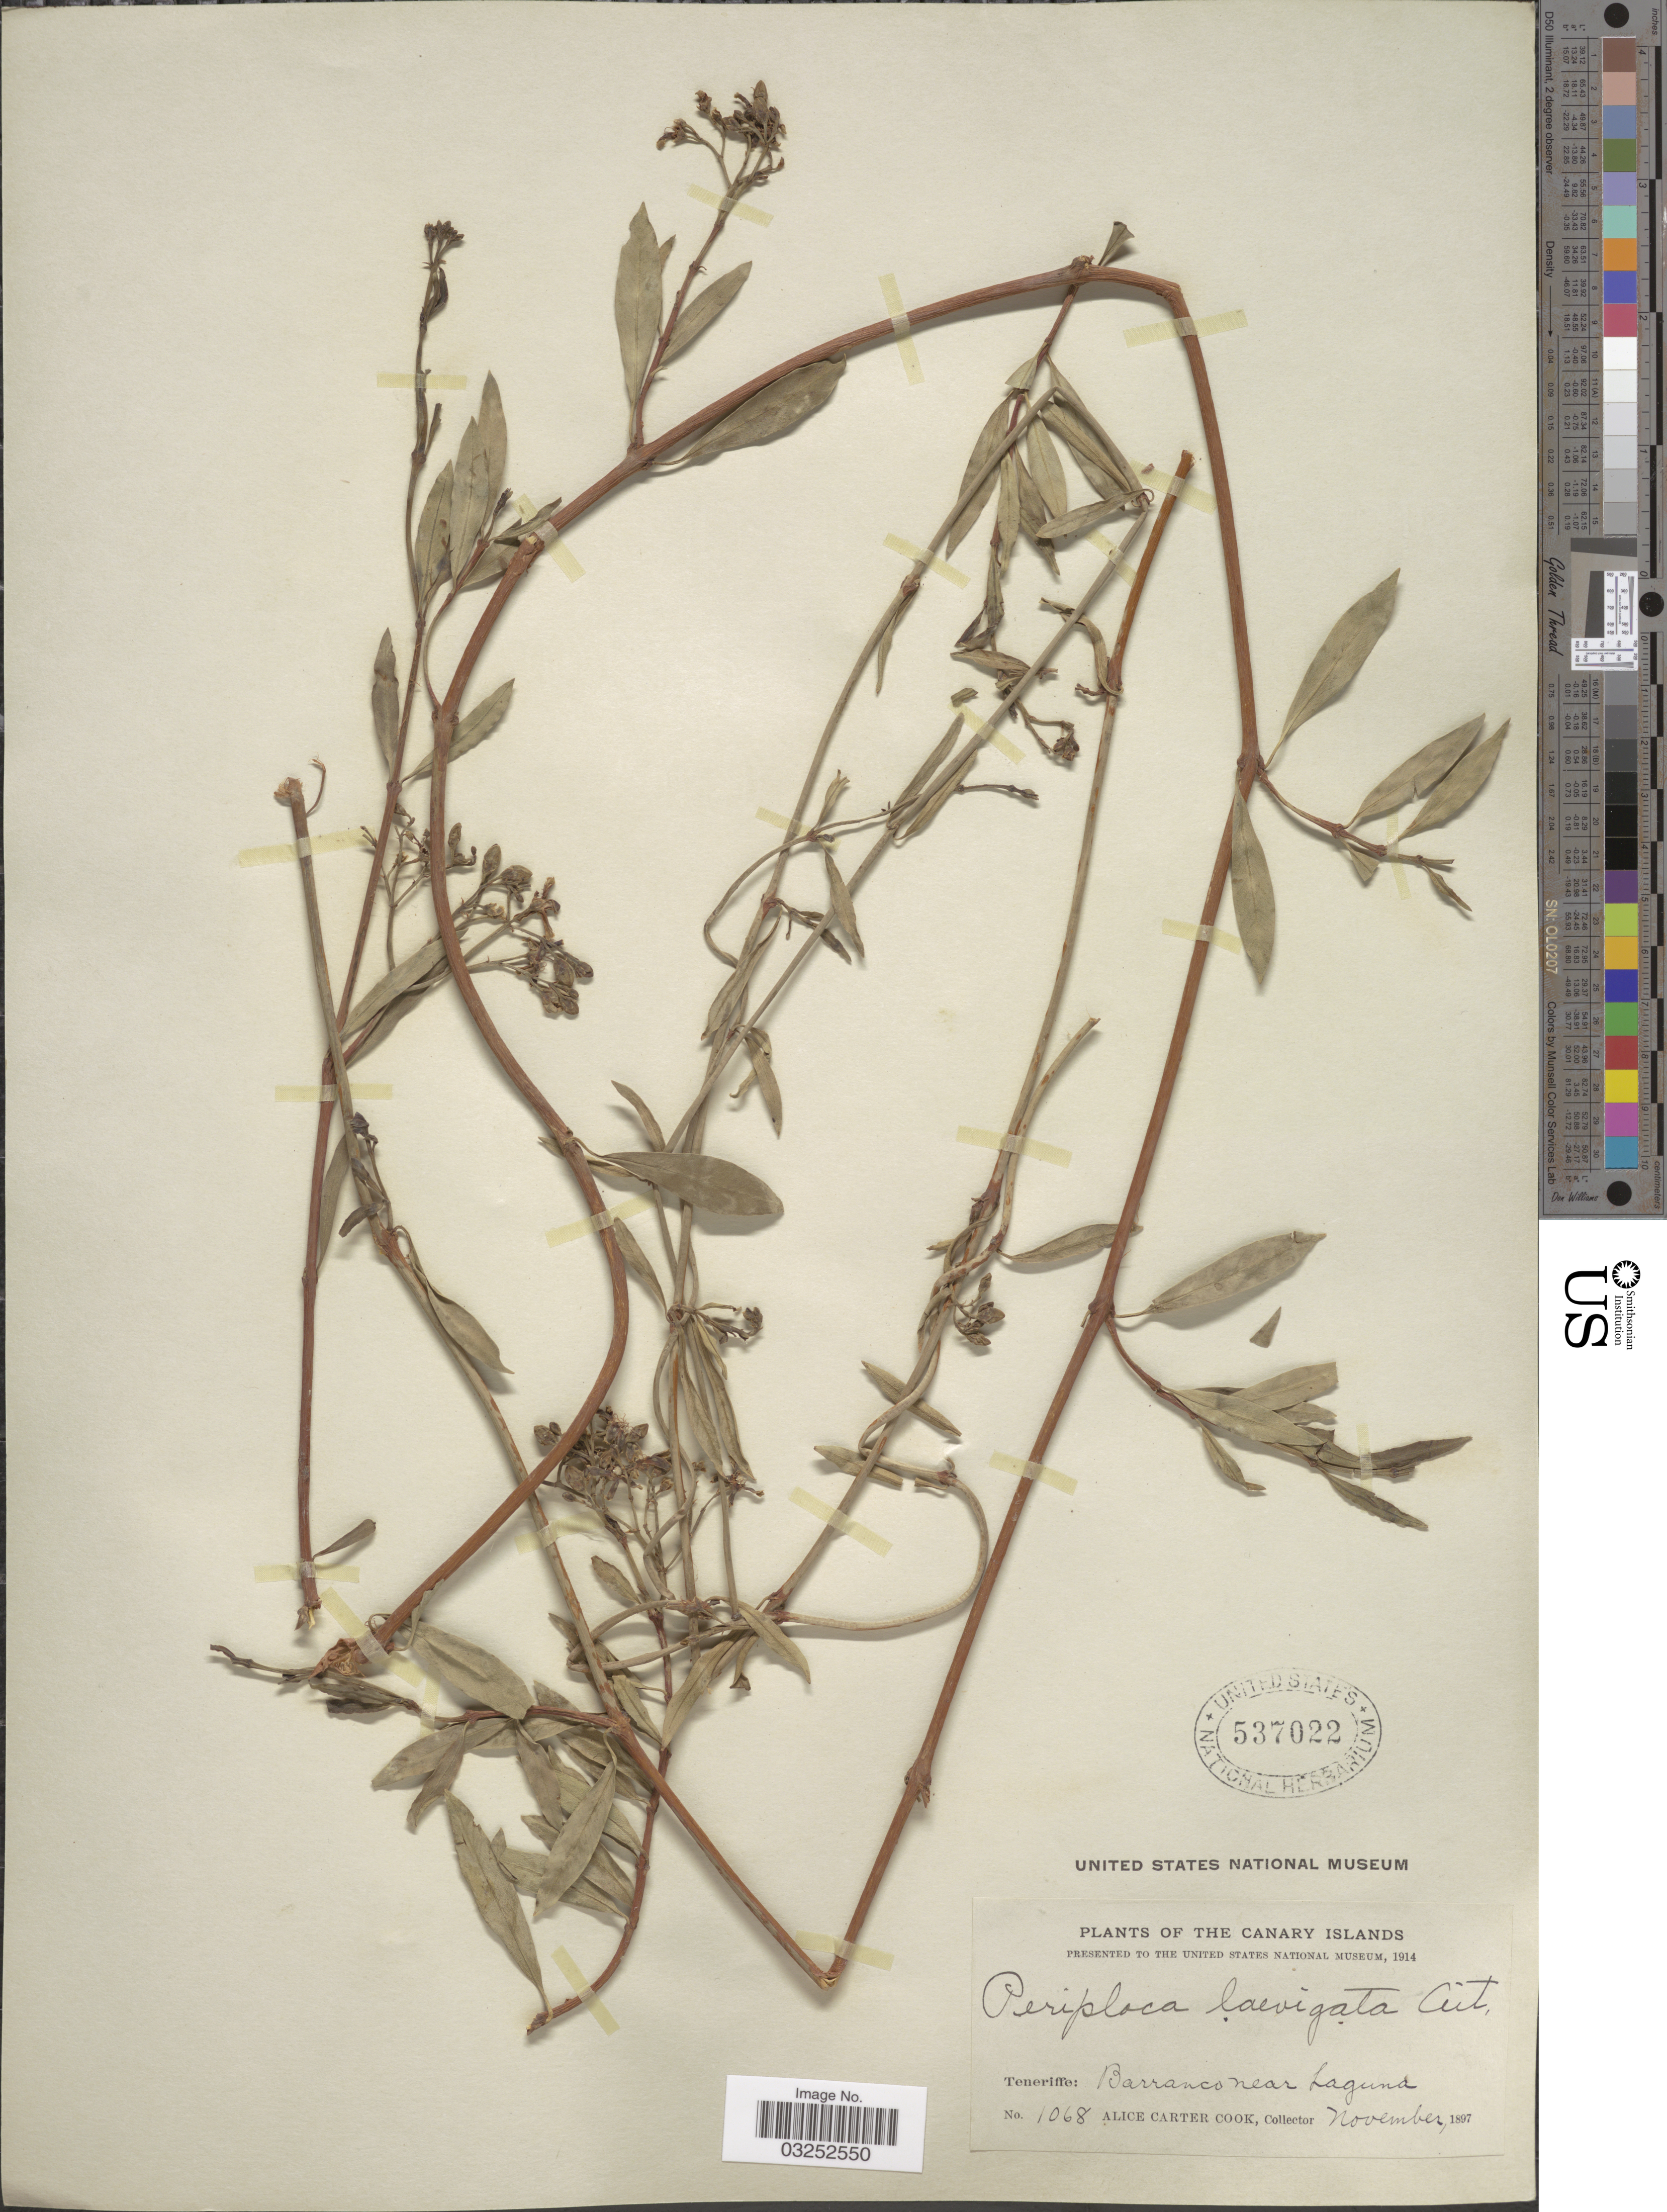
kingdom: Plantae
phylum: Tracheophyta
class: Magnoliopsida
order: Gentianales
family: Apocynaceae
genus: Periploca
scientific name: Periploca laevigata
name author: Aiton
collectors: Alice C. Cook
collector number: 1068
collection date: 1897-11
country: Spain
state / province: Canarias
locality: The Canary Islands. Teneriffe: Barranco near Laguna.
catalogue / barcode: US 537022